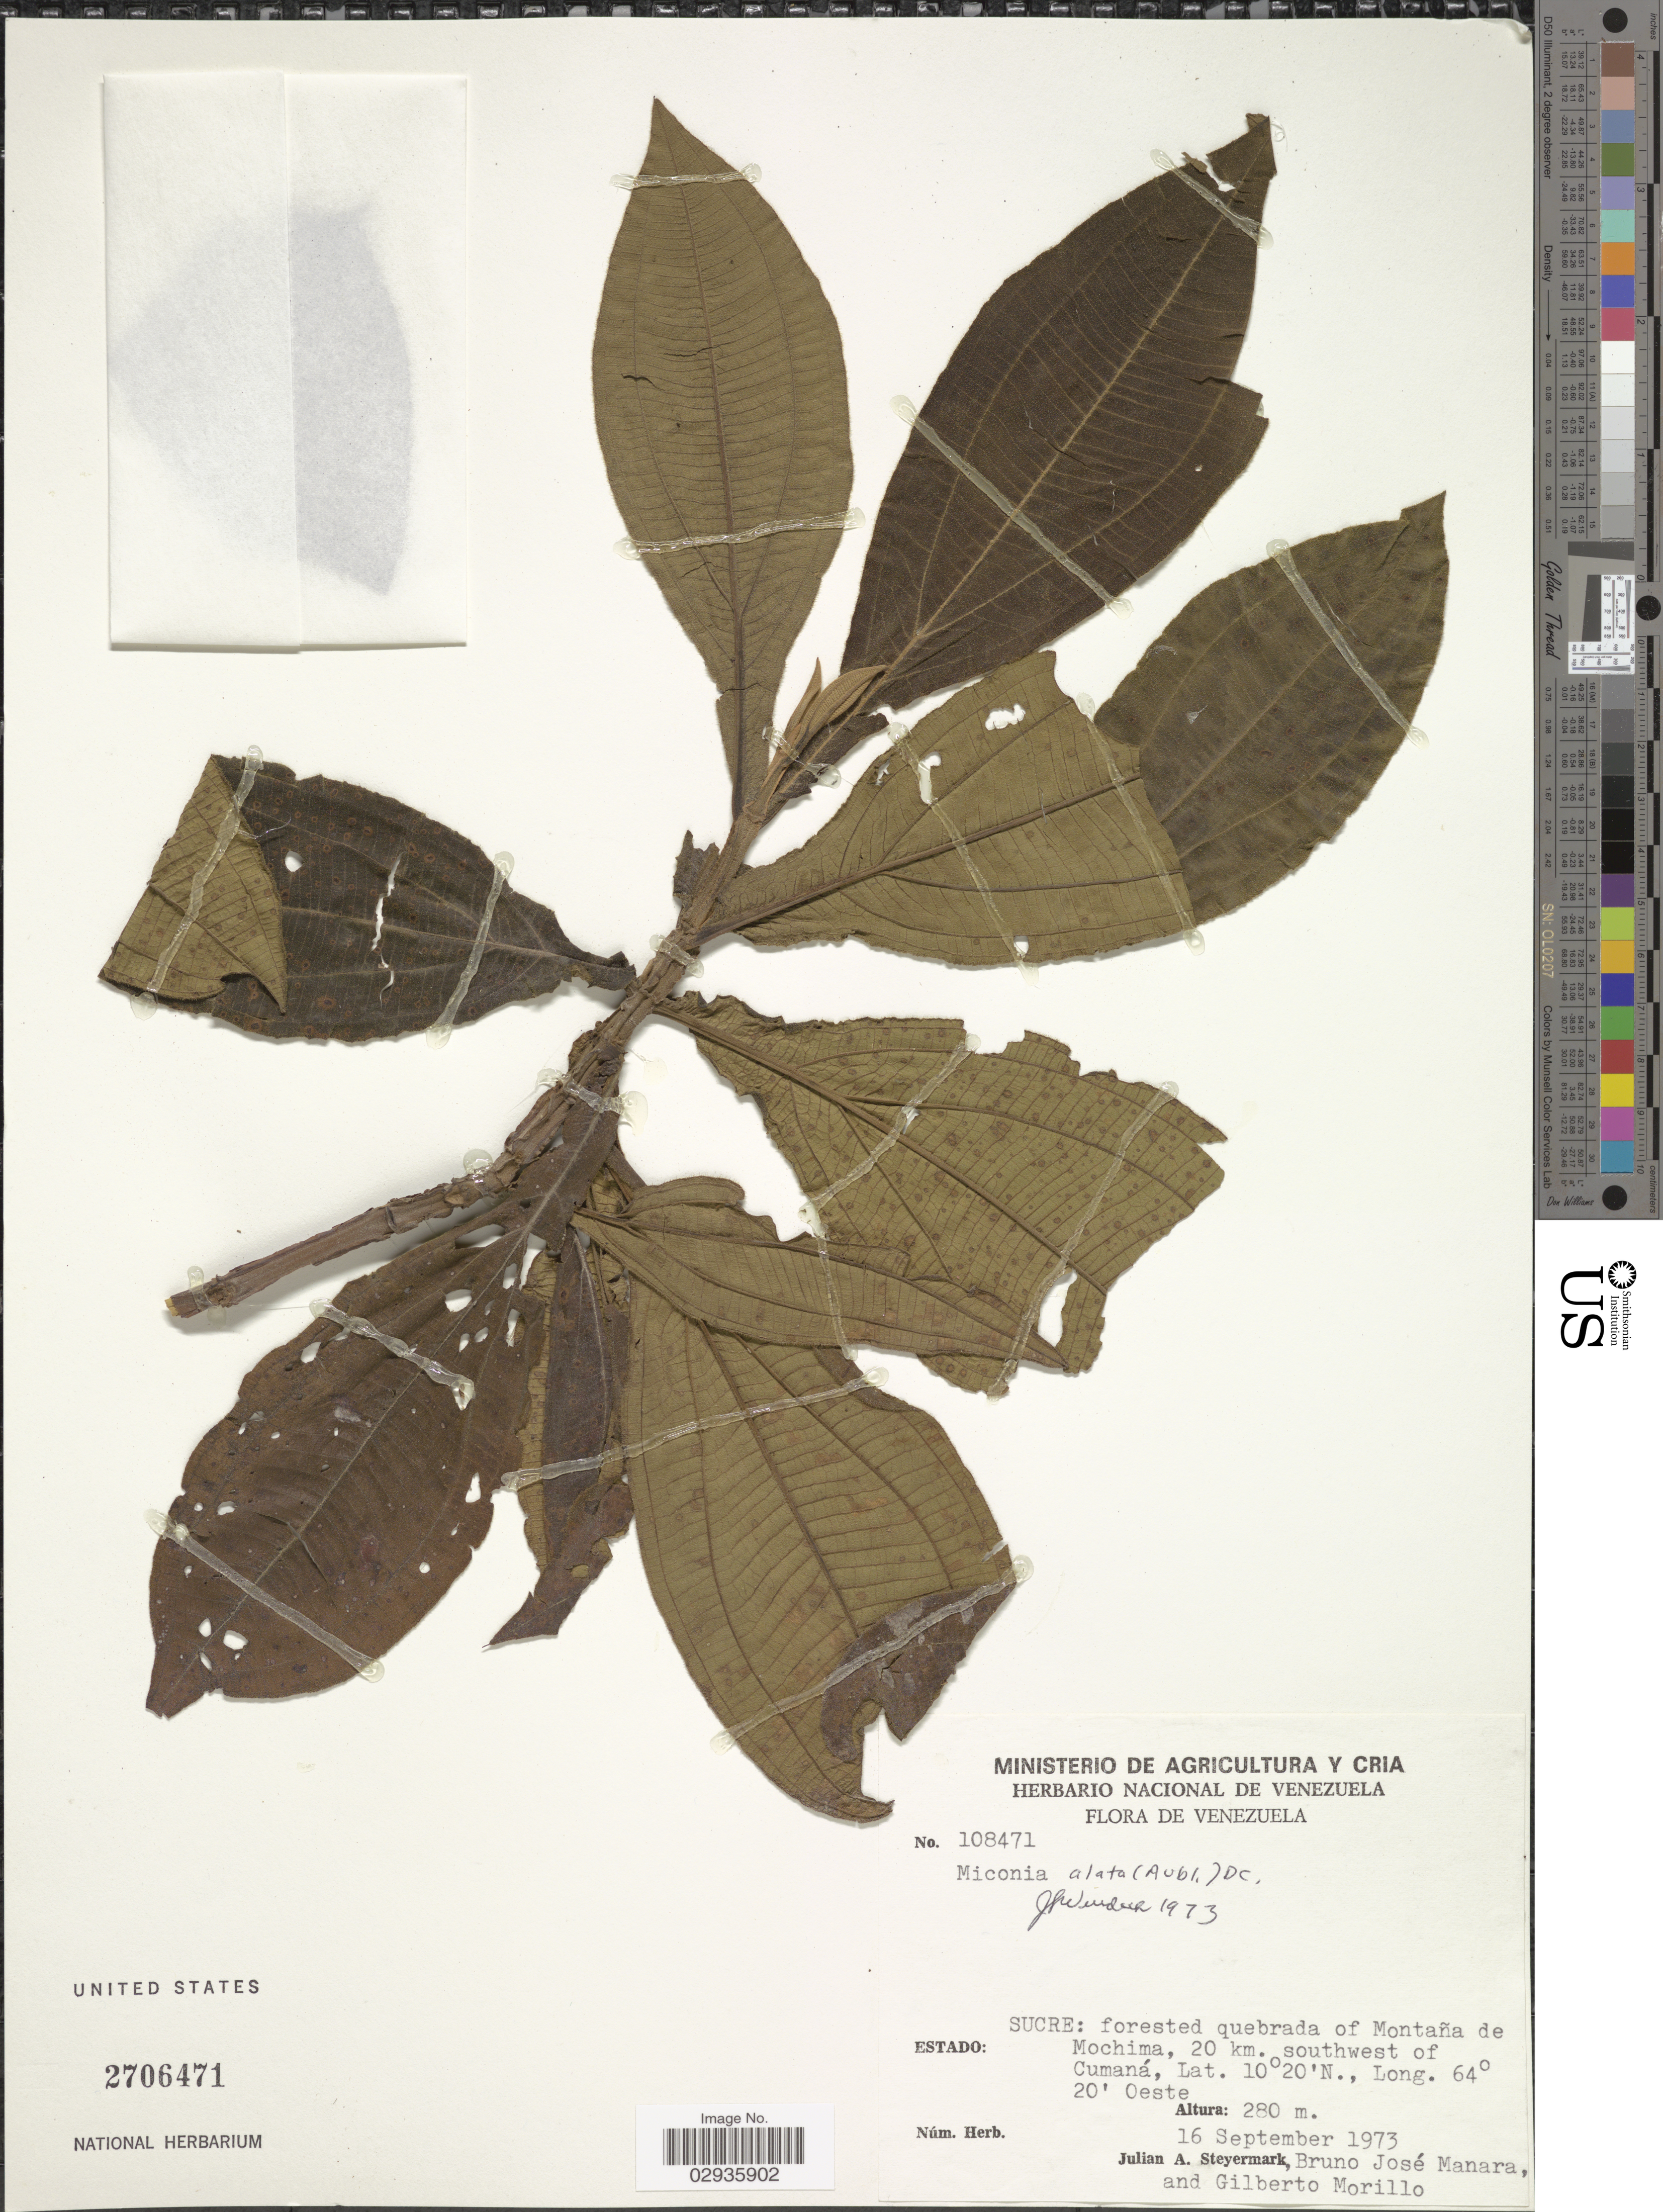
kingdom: Plantae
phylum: Tracheophyta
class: Magnoliopsida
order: Myrtales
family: Melastomataceae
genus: Miconia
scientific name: Miconia alata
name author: (Aubl.) DC.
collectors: J. Steyermark, B. Manara & G. N. Morillo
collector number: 108471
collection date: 1973-09-16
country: Venezuela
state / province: Sucre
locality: Forested quebrada of Montaña de Mochima, 20 km. southwest of Cumaná.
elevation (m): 280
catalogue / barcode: US 2706471